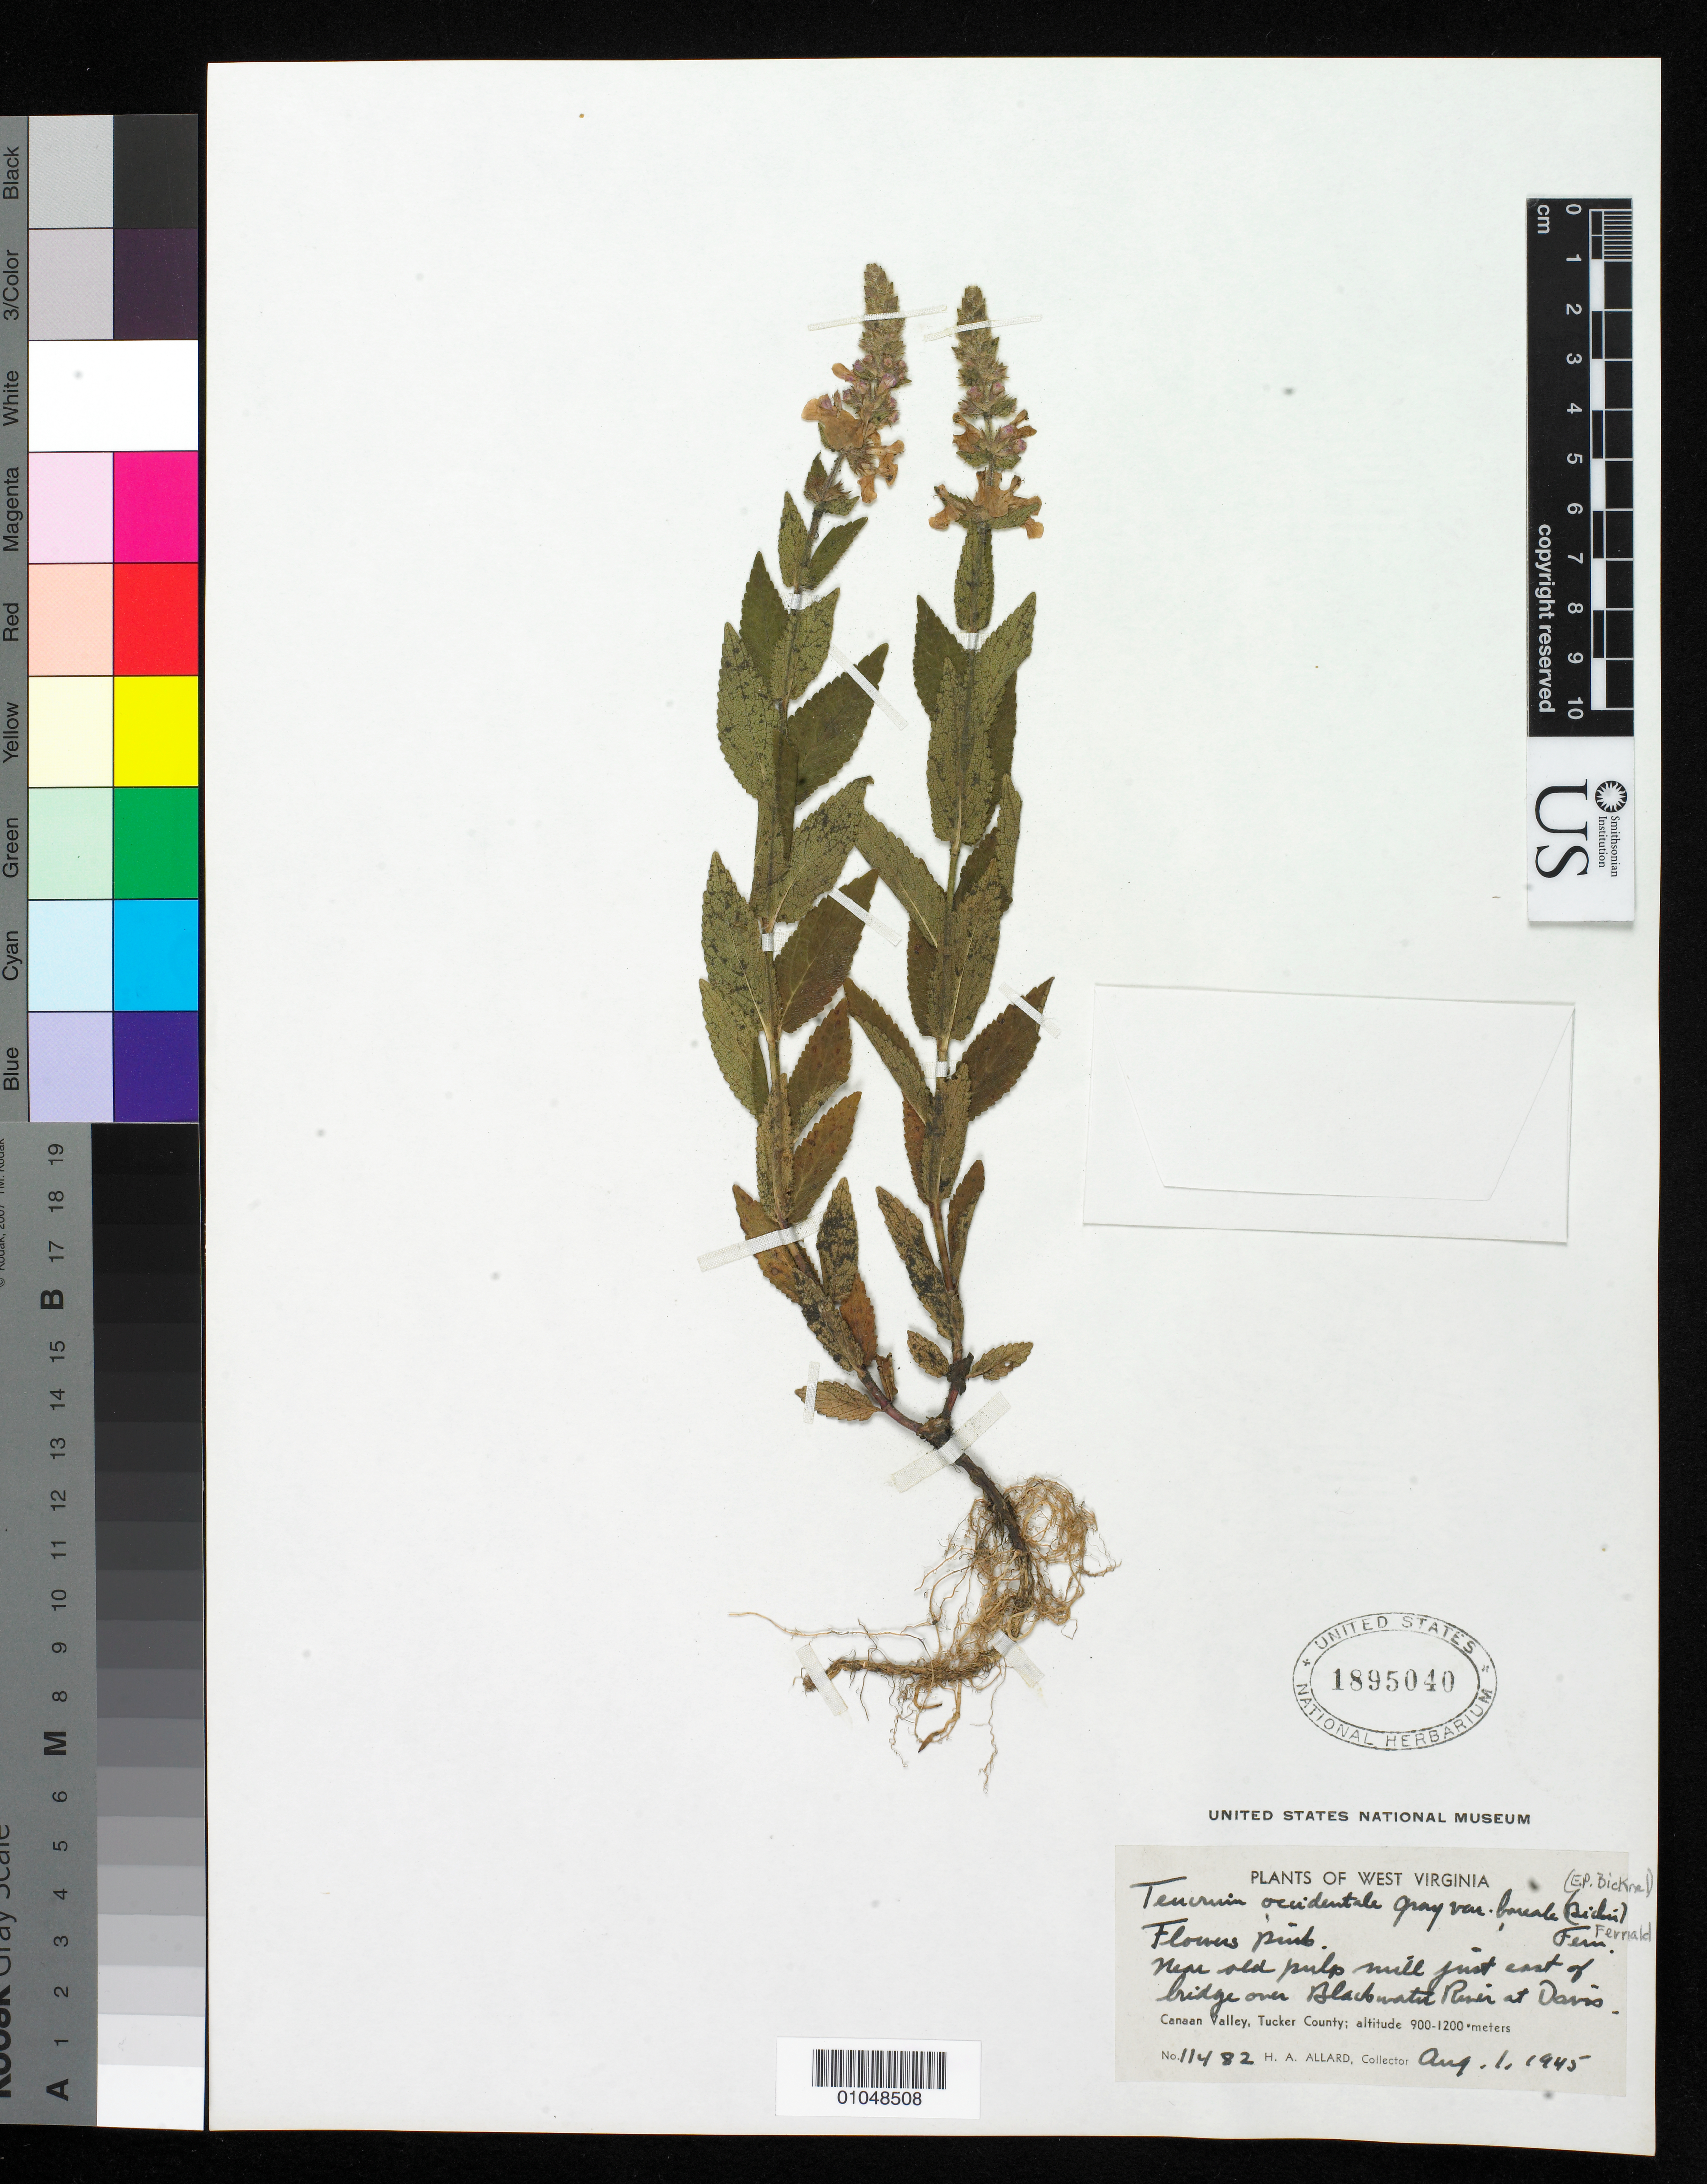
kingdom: Plantae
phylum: Tracheophyta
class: Magnoliopsida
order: Lamiales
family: Lamiaceae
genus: Teucrium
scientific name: Teucrium occidentale var. boreale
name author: (E.P. Bicknell) Fernald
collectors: H. A. Allard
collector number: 11482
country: United States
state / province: West Virginia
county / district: Tucker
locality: Canaan Valley, near old pulp mill just E of bridge over Blackwater River at Davis.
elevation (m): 900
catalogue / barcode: US 1895040